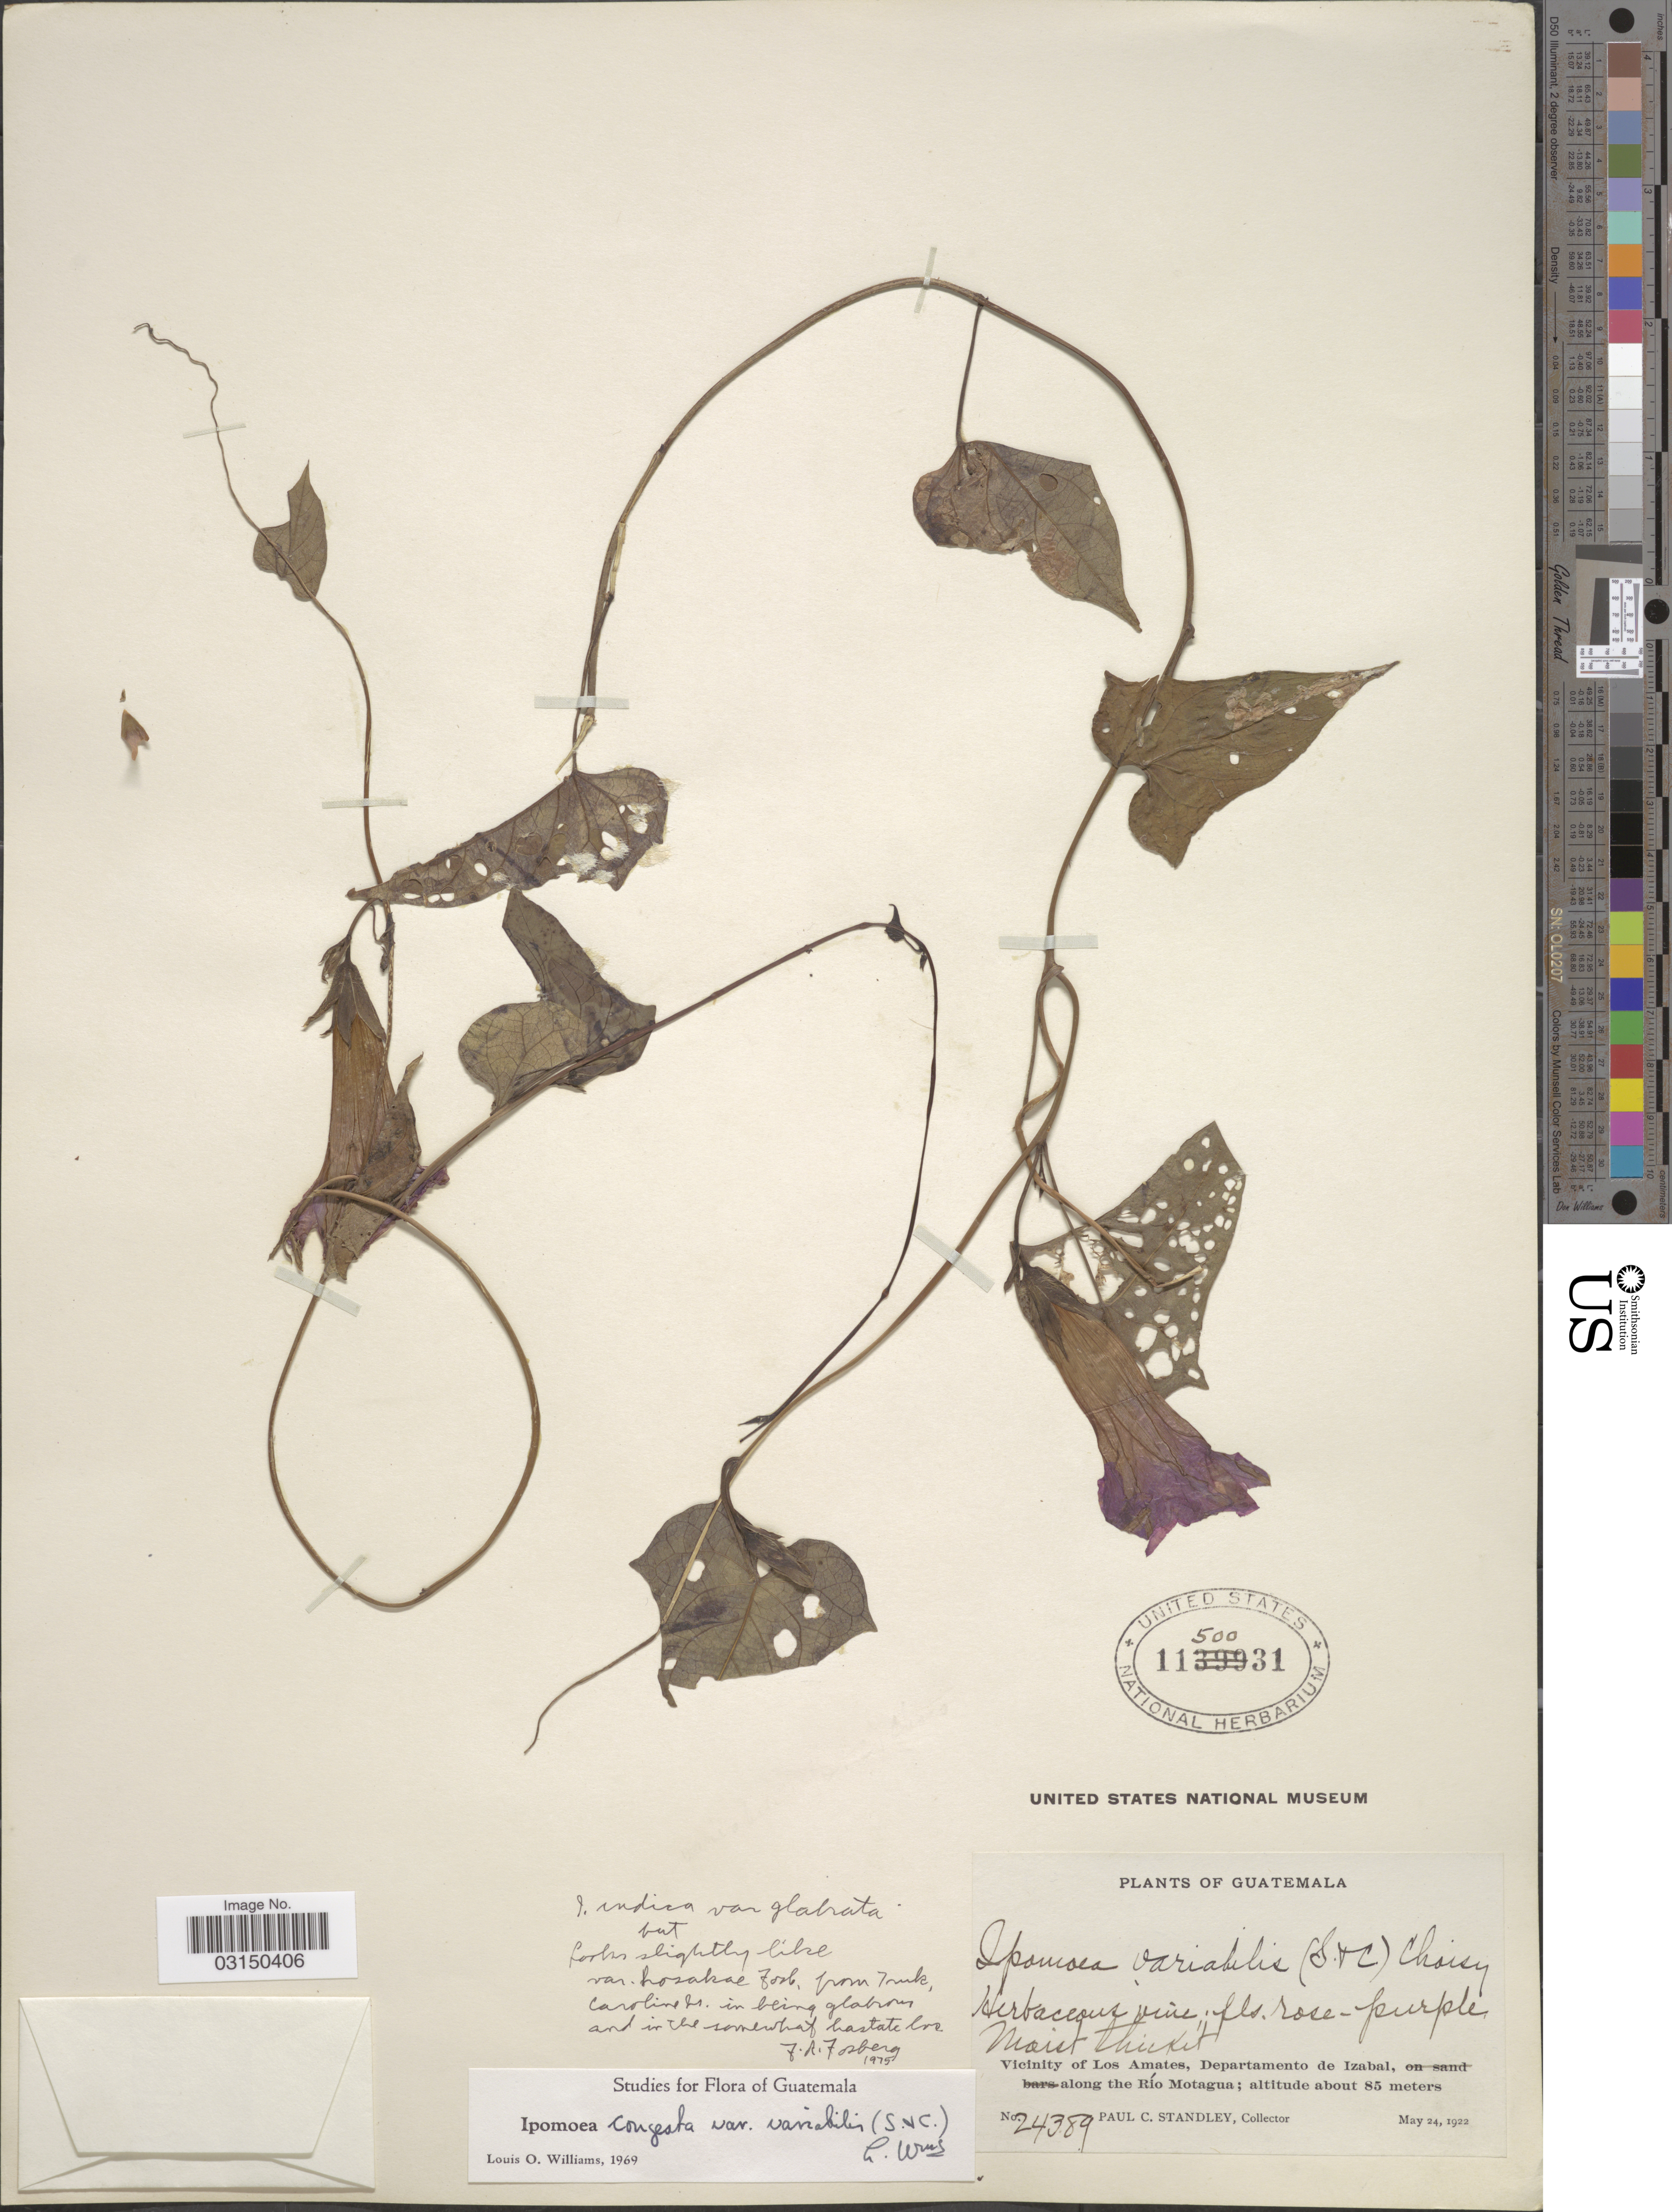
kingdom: Plantae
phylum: Tracheophyta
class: Magnoliopsida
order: Solanales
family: Convolvulaceae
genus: Ipomoea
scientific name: Ipomoea indica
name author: (Burm.) Merr.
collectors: P. C. Standley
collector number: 24389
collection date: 1922-05-24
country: Guatemala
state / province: Izabal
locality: Vicinity of Los Amates, Departamento de Izabal, along the Río Motagua.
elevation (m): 85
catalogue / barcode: US 1150031